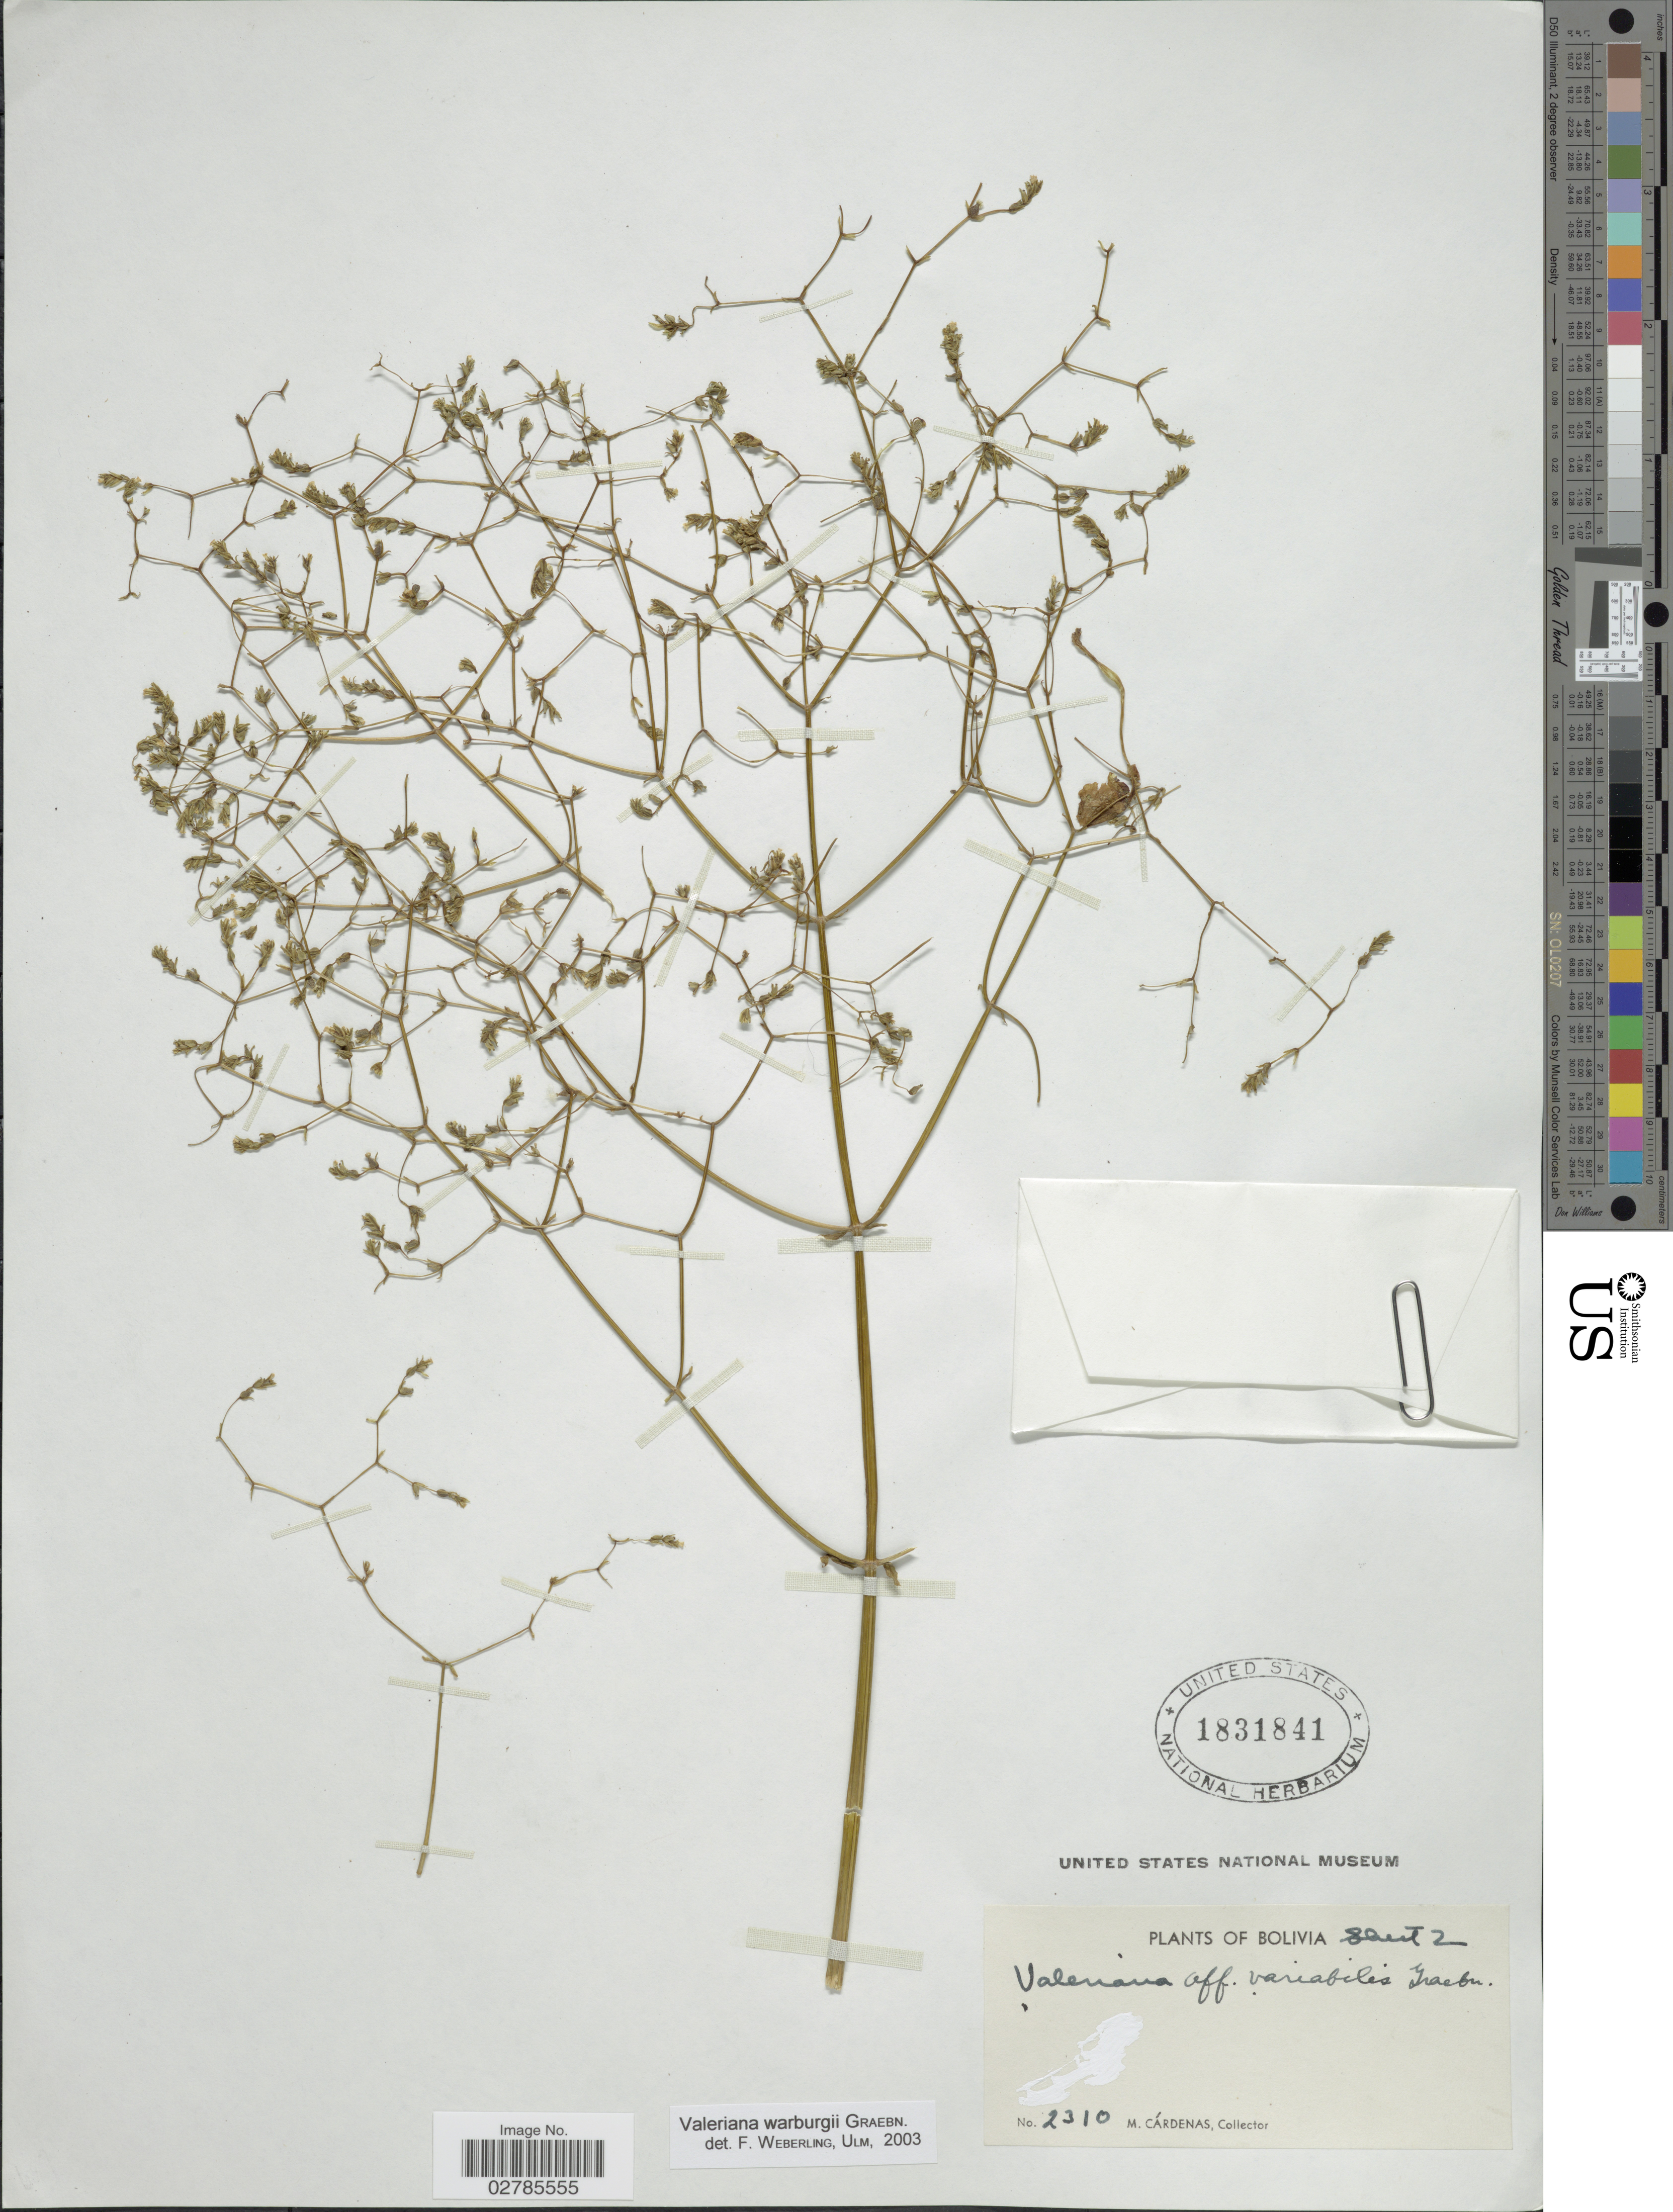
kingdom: Plantae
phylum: Tracheophyta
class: Magnoliopsida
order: Dipsacales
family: Caprifoliaceae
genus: Valeriana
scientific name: Valeriana warburgii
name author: Graebn.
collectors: M. Cárdenas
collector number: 2310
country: Bolivia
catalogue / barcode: US 1831841